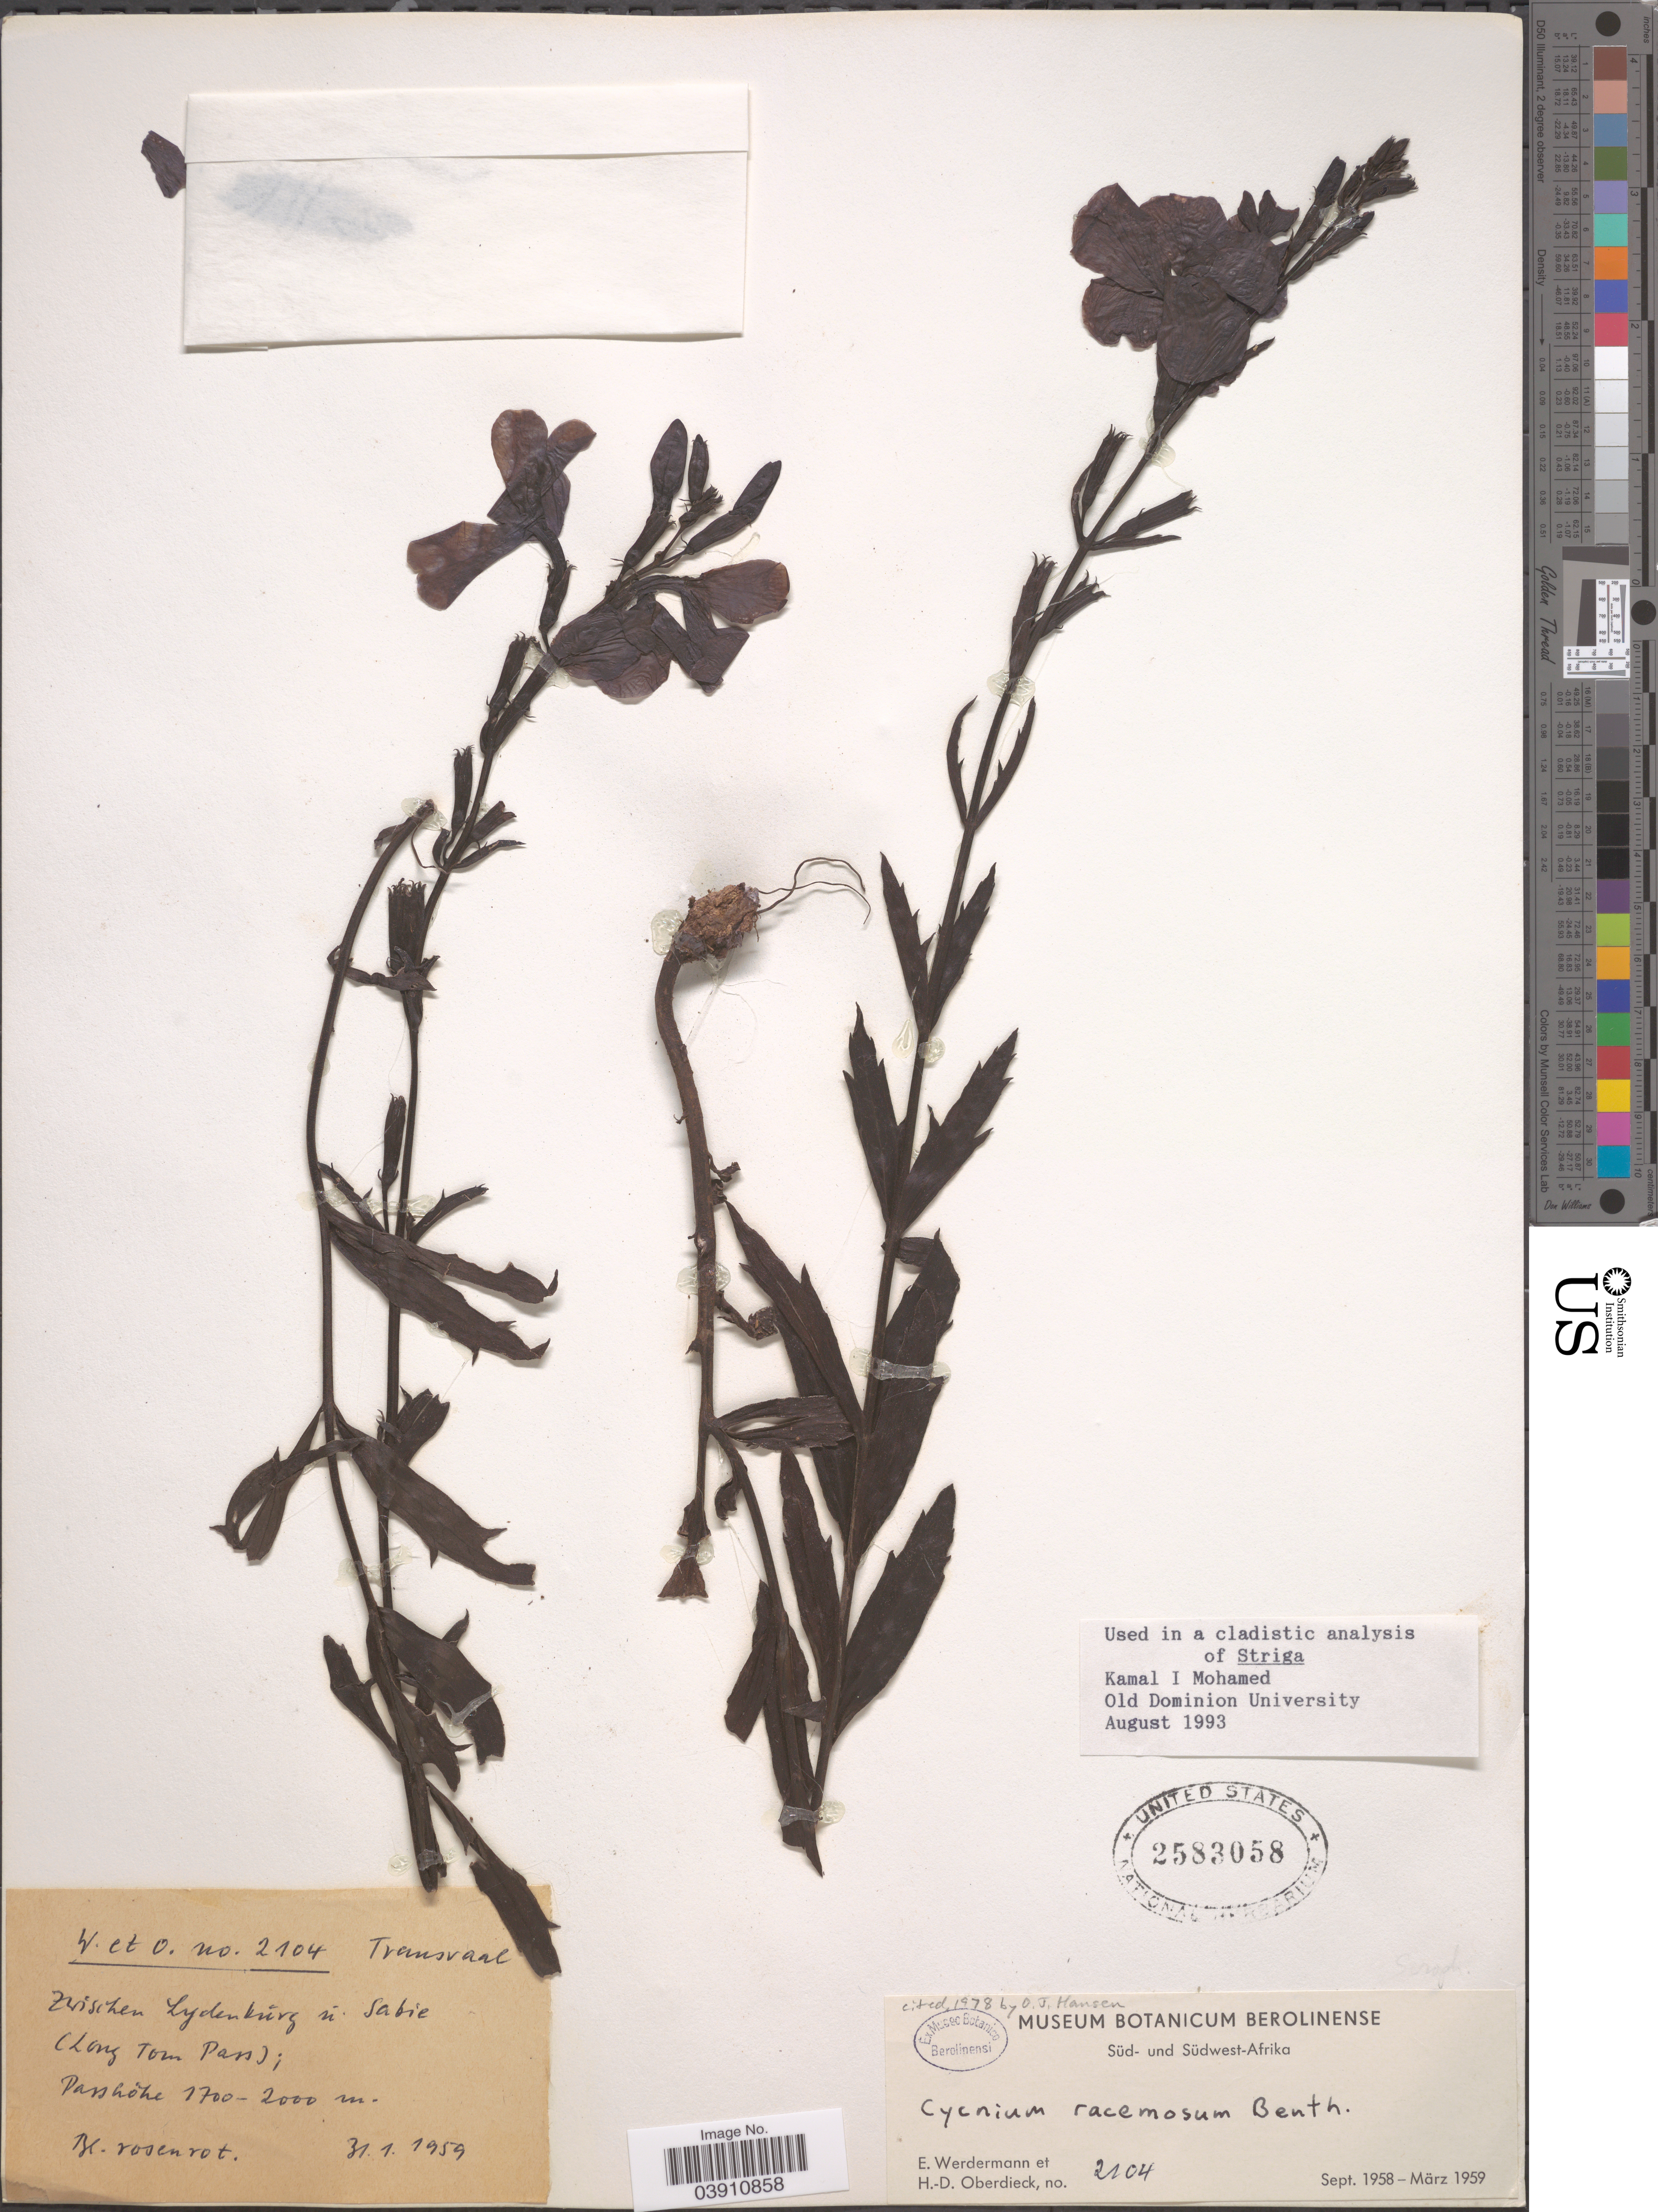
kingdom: Plantae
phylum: Tracheophyta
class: Magnoliopsida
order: Lamiales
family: Orobanchaceae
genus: Cycnium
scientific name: Cycnium racemosum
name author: Benth.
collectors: E. Werdermann & H. Oberdieck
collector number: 2104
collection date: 1959-01-31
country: South Africa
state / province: Mpumalanga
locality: Süd- und Südwest-Afrika. Transvaal. Zwischen Lydenbürg n. Sabie (Long Tom Pass); Passhöhe.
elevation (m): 1700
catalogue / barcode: US 2583058